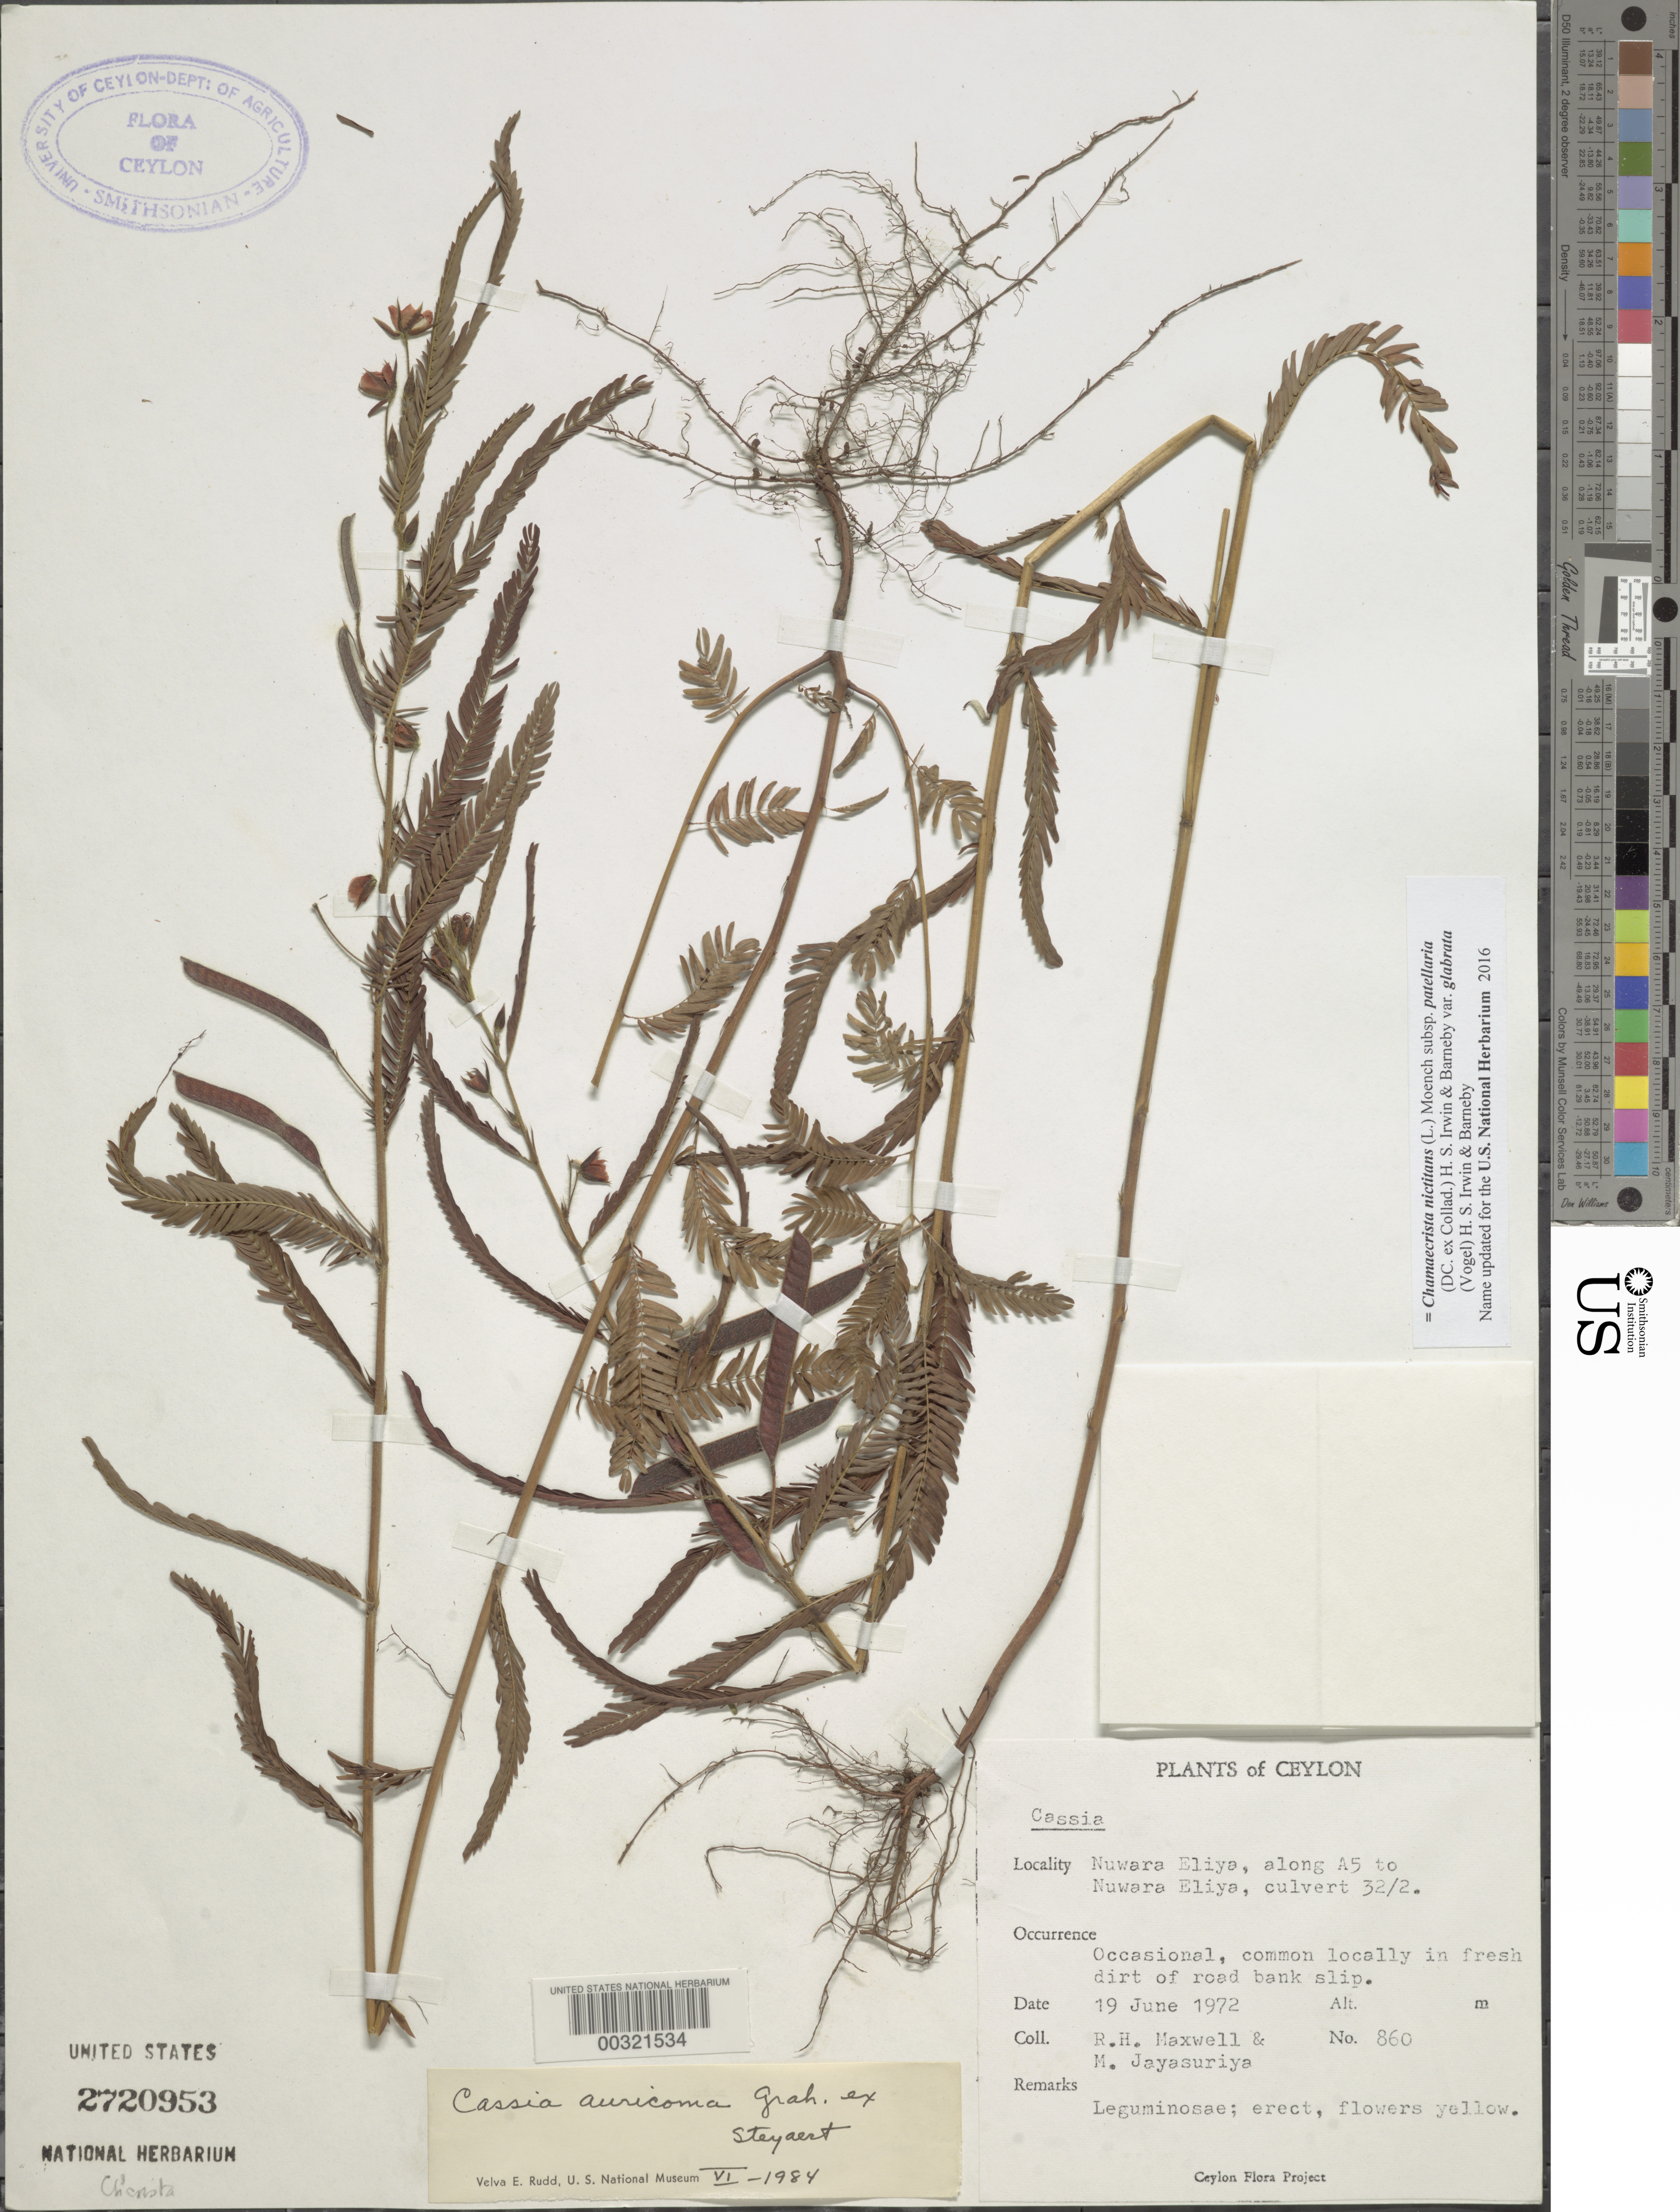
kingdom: Plantae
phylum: Tracheophyta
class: Magnoliopsida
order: Fabales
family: Fabaceae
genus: Chamaecrista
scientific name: Chamaecrista nictitans var. glabrata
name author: (Vogel) H.S. Irwin & Barneby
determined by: Strong, Mark T., (BOT), Smithsonian Institution - National Museum of Natural History (UNITED STATES)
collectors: R. H. Maxwell & A. H. Jayasuriya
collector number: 860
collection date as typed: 19 Jun 1972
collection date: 1972-06-19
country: Sri Lanka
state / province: Central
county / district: Nuwara-eliya Dist.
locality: Along a5 to nuwara eliya, culvert 32/2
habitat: Fresh dirt of road bank slip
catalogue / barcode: US 2720953